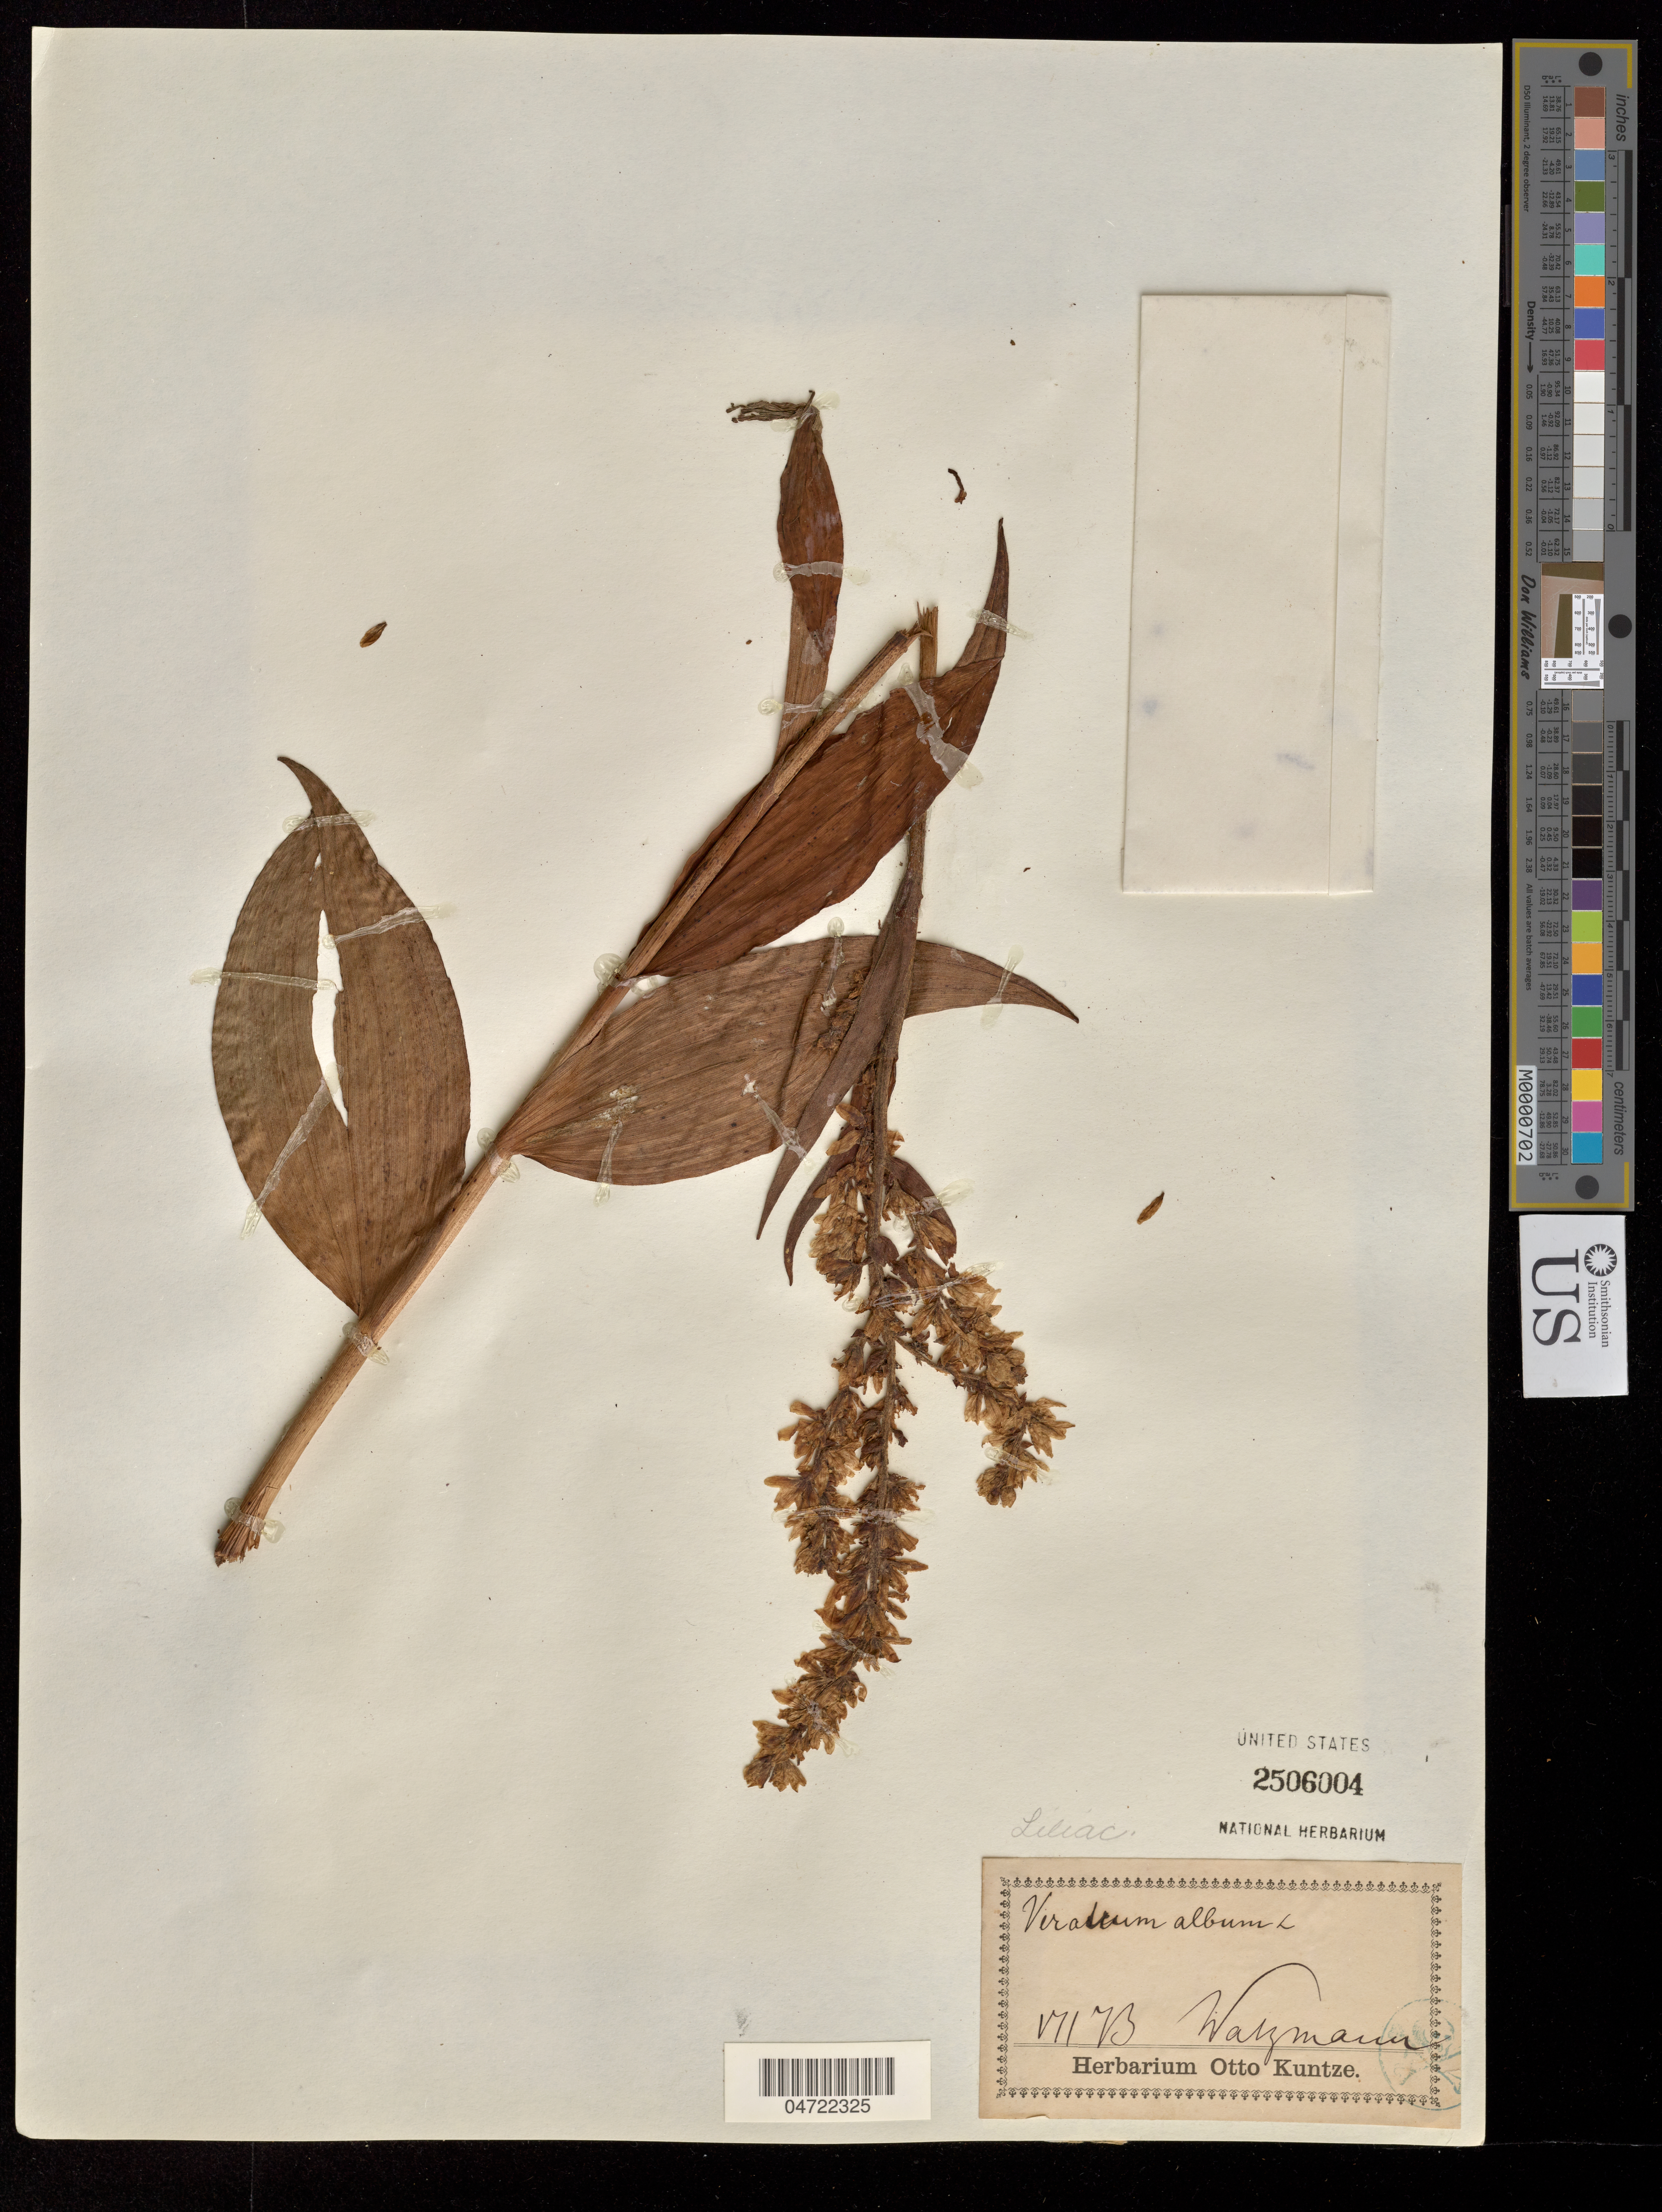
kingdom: Plantae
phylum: Tracheophyta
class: Liliopsida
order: Liliales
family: Melanthiaceae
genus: Veratrum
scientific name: Veratrum album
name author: L.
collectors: -. Watzmann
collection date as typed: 13 Jul 1873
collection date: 1873-07-13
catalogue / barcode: US 2506004